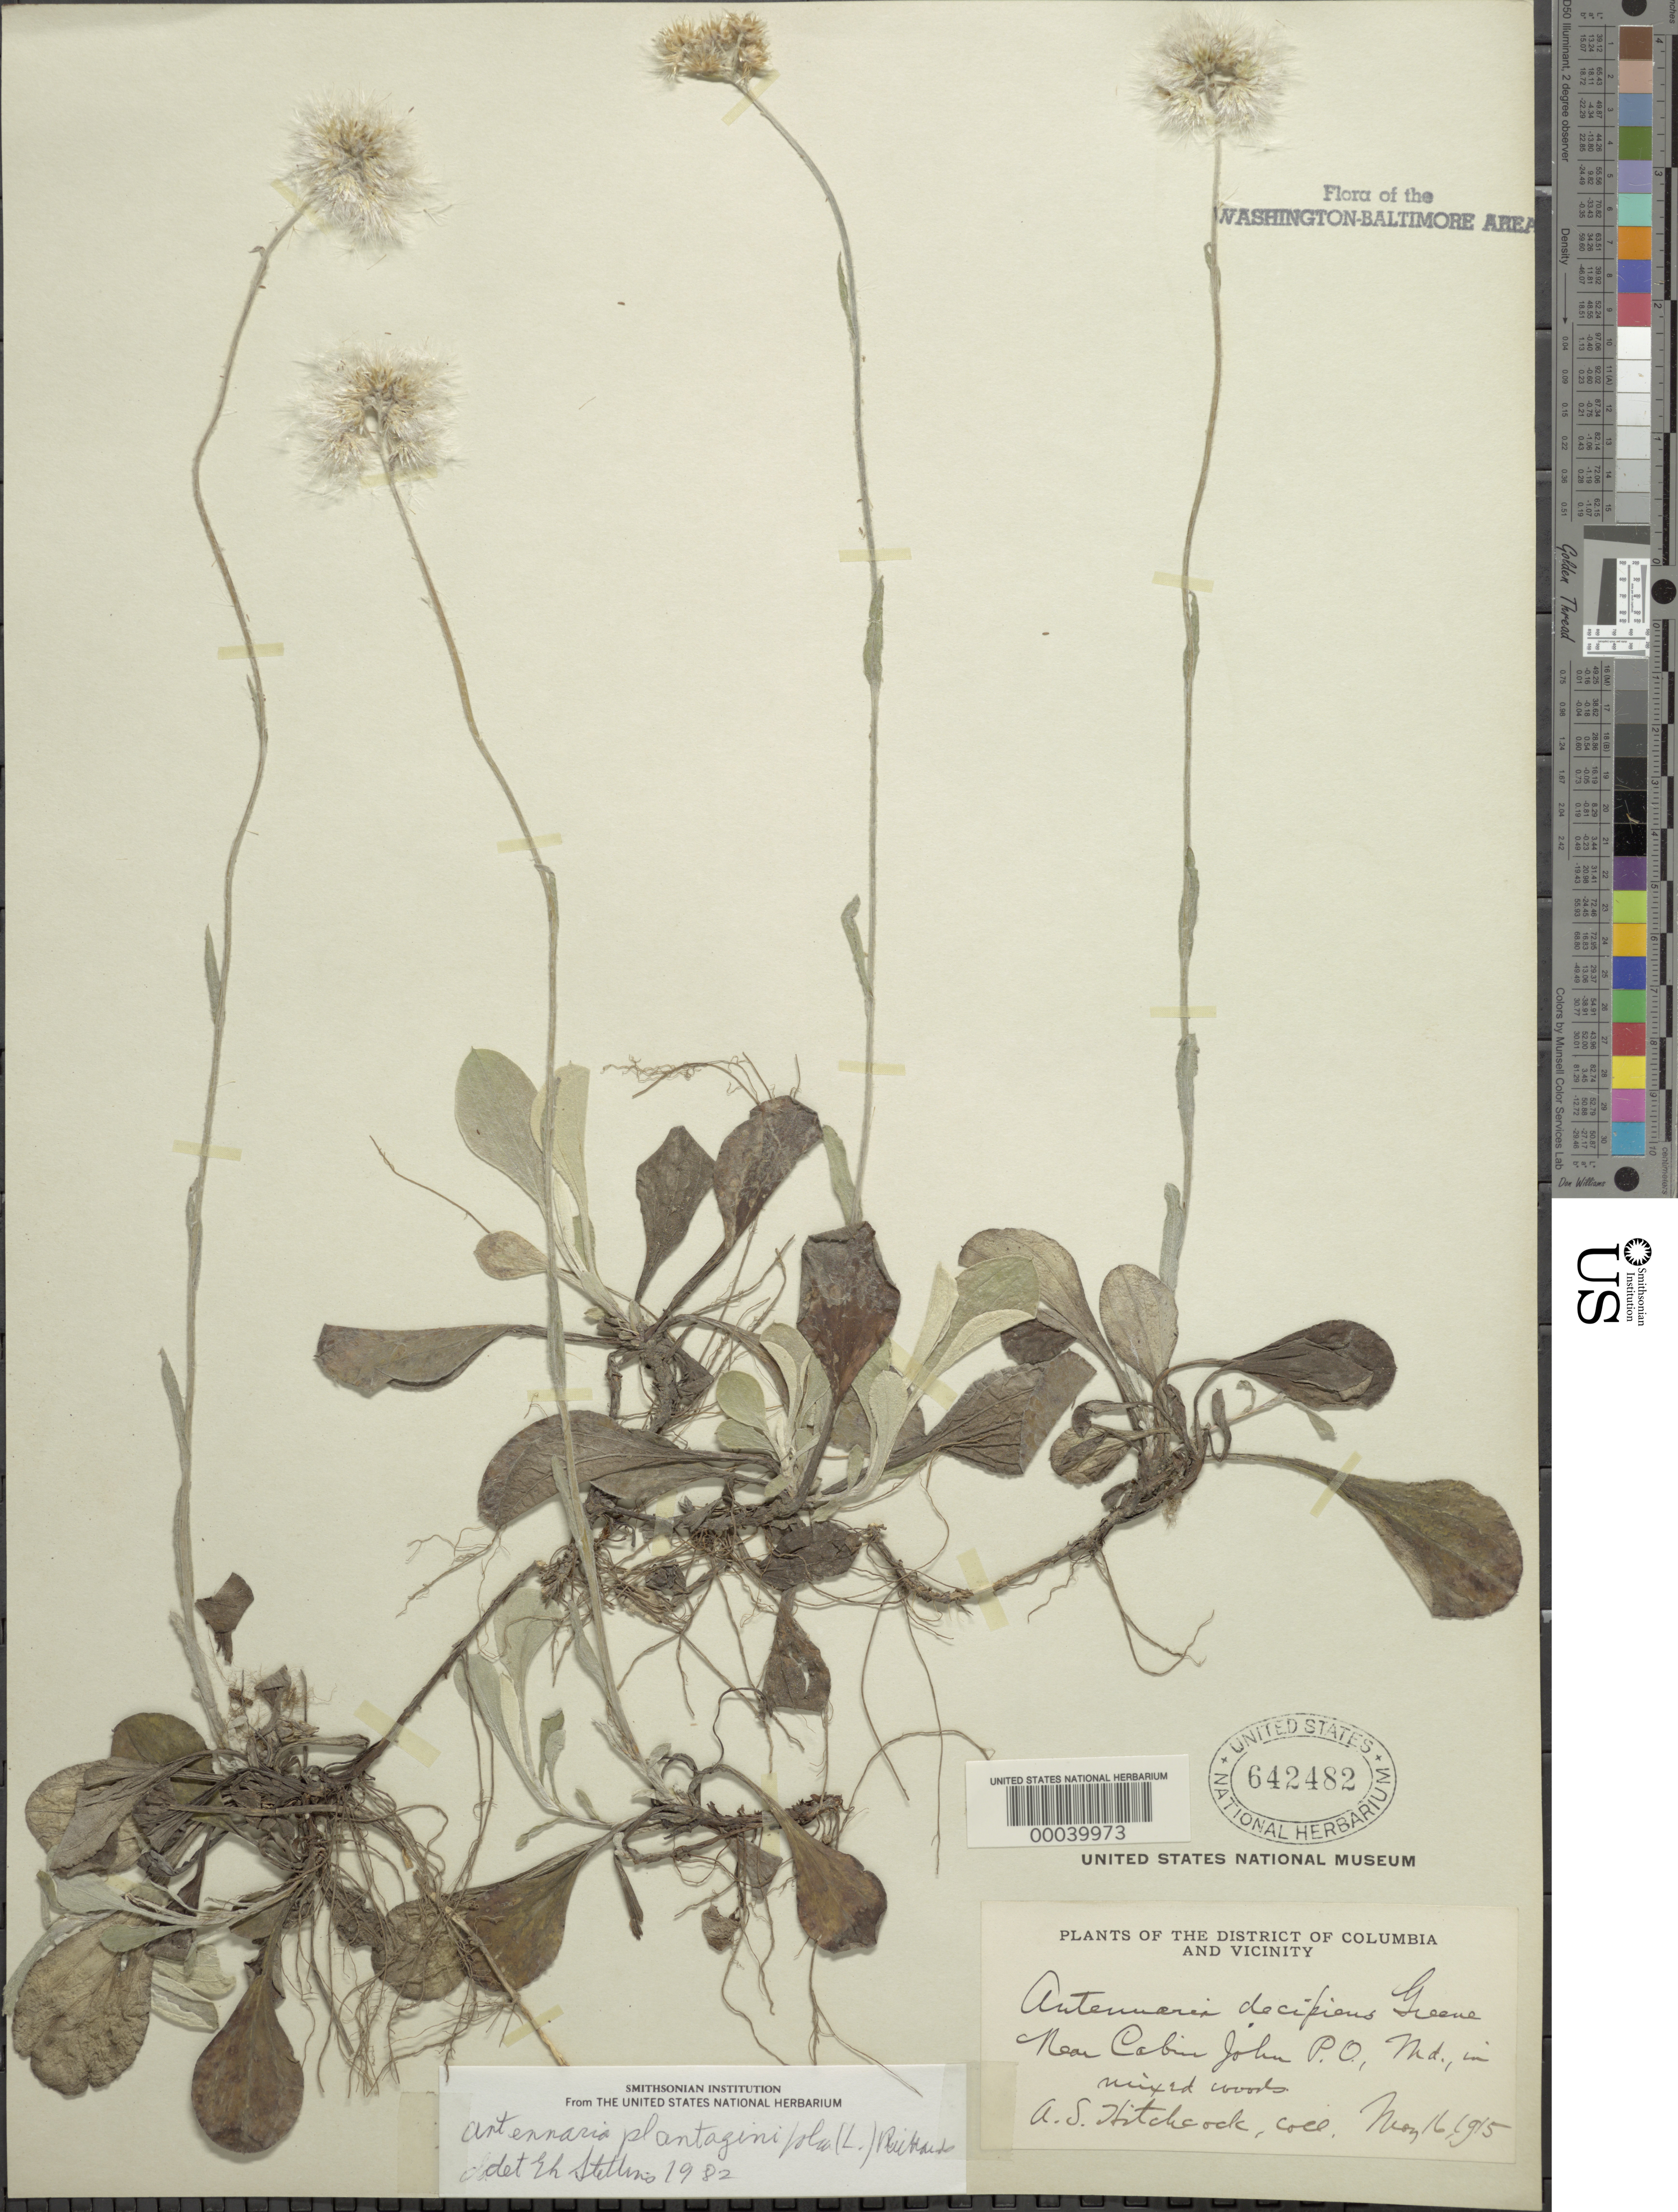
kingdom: Plantae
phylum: Tracheophyta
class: Magnoliopsida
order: Asterales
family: Asteraceae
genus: Antennaria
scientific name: Antennaria plantaginifolia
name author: (L.) Richardson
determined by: Stebbins, G. L.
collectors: A. S. Hitchcock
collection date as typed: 16 May 1915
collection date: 1915-05-16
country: United States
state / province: Maryland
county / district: Montgomery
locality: Near Cabin John P.O.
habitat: Mixed woods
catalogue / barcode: US 642482